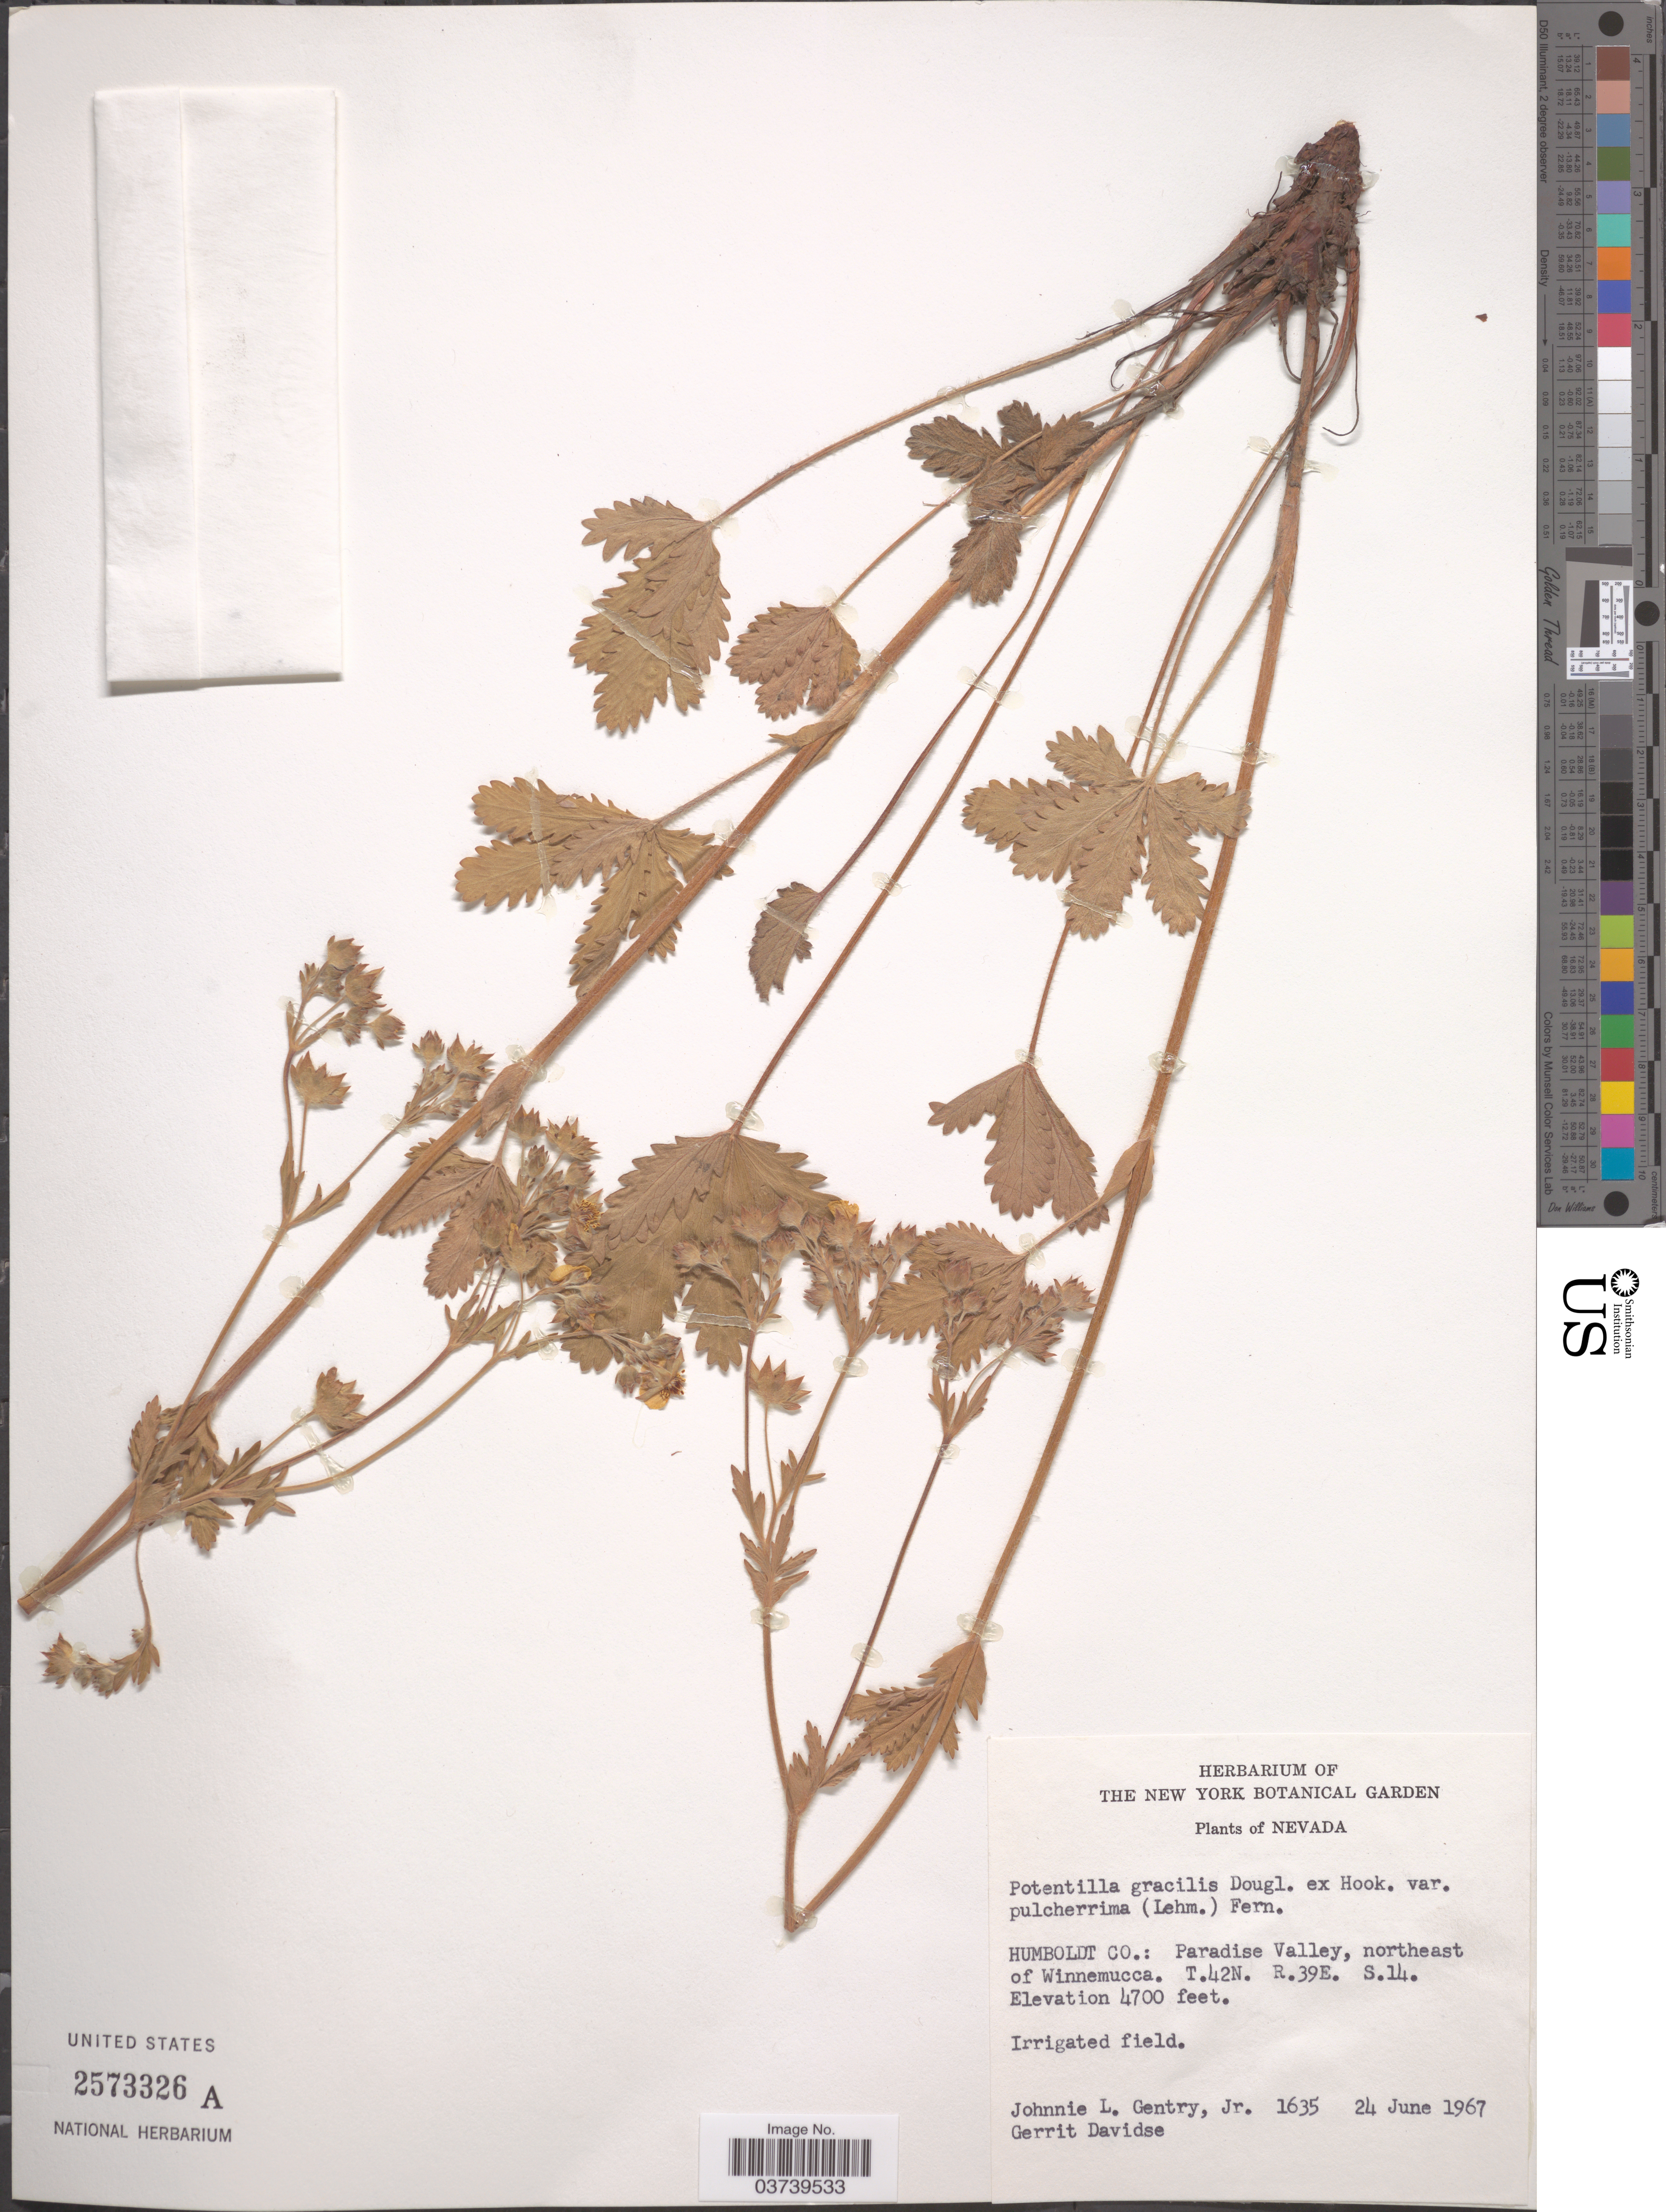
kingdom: Plantae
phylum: Tracheophyta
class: Magnoliopsida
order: Rosales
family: Rosaceae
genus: Potentilla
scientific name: Potentilla gracilis var. fastigiata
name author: (Nutt.) S. Watson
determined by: Strong, Mark T., (BOT), Smithsonian Institution - National Museum of Natural History (UNITED STATES)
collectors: J. L. Gentry & G. Davidse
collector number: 1635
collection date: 1967-06-24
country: United States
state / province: Nevada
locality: Humboldt Co.: Paradise Valley, northeast of Winnemucca. T.42N. R.39E. S.14.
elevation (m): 1433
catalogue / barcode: US 2573326A